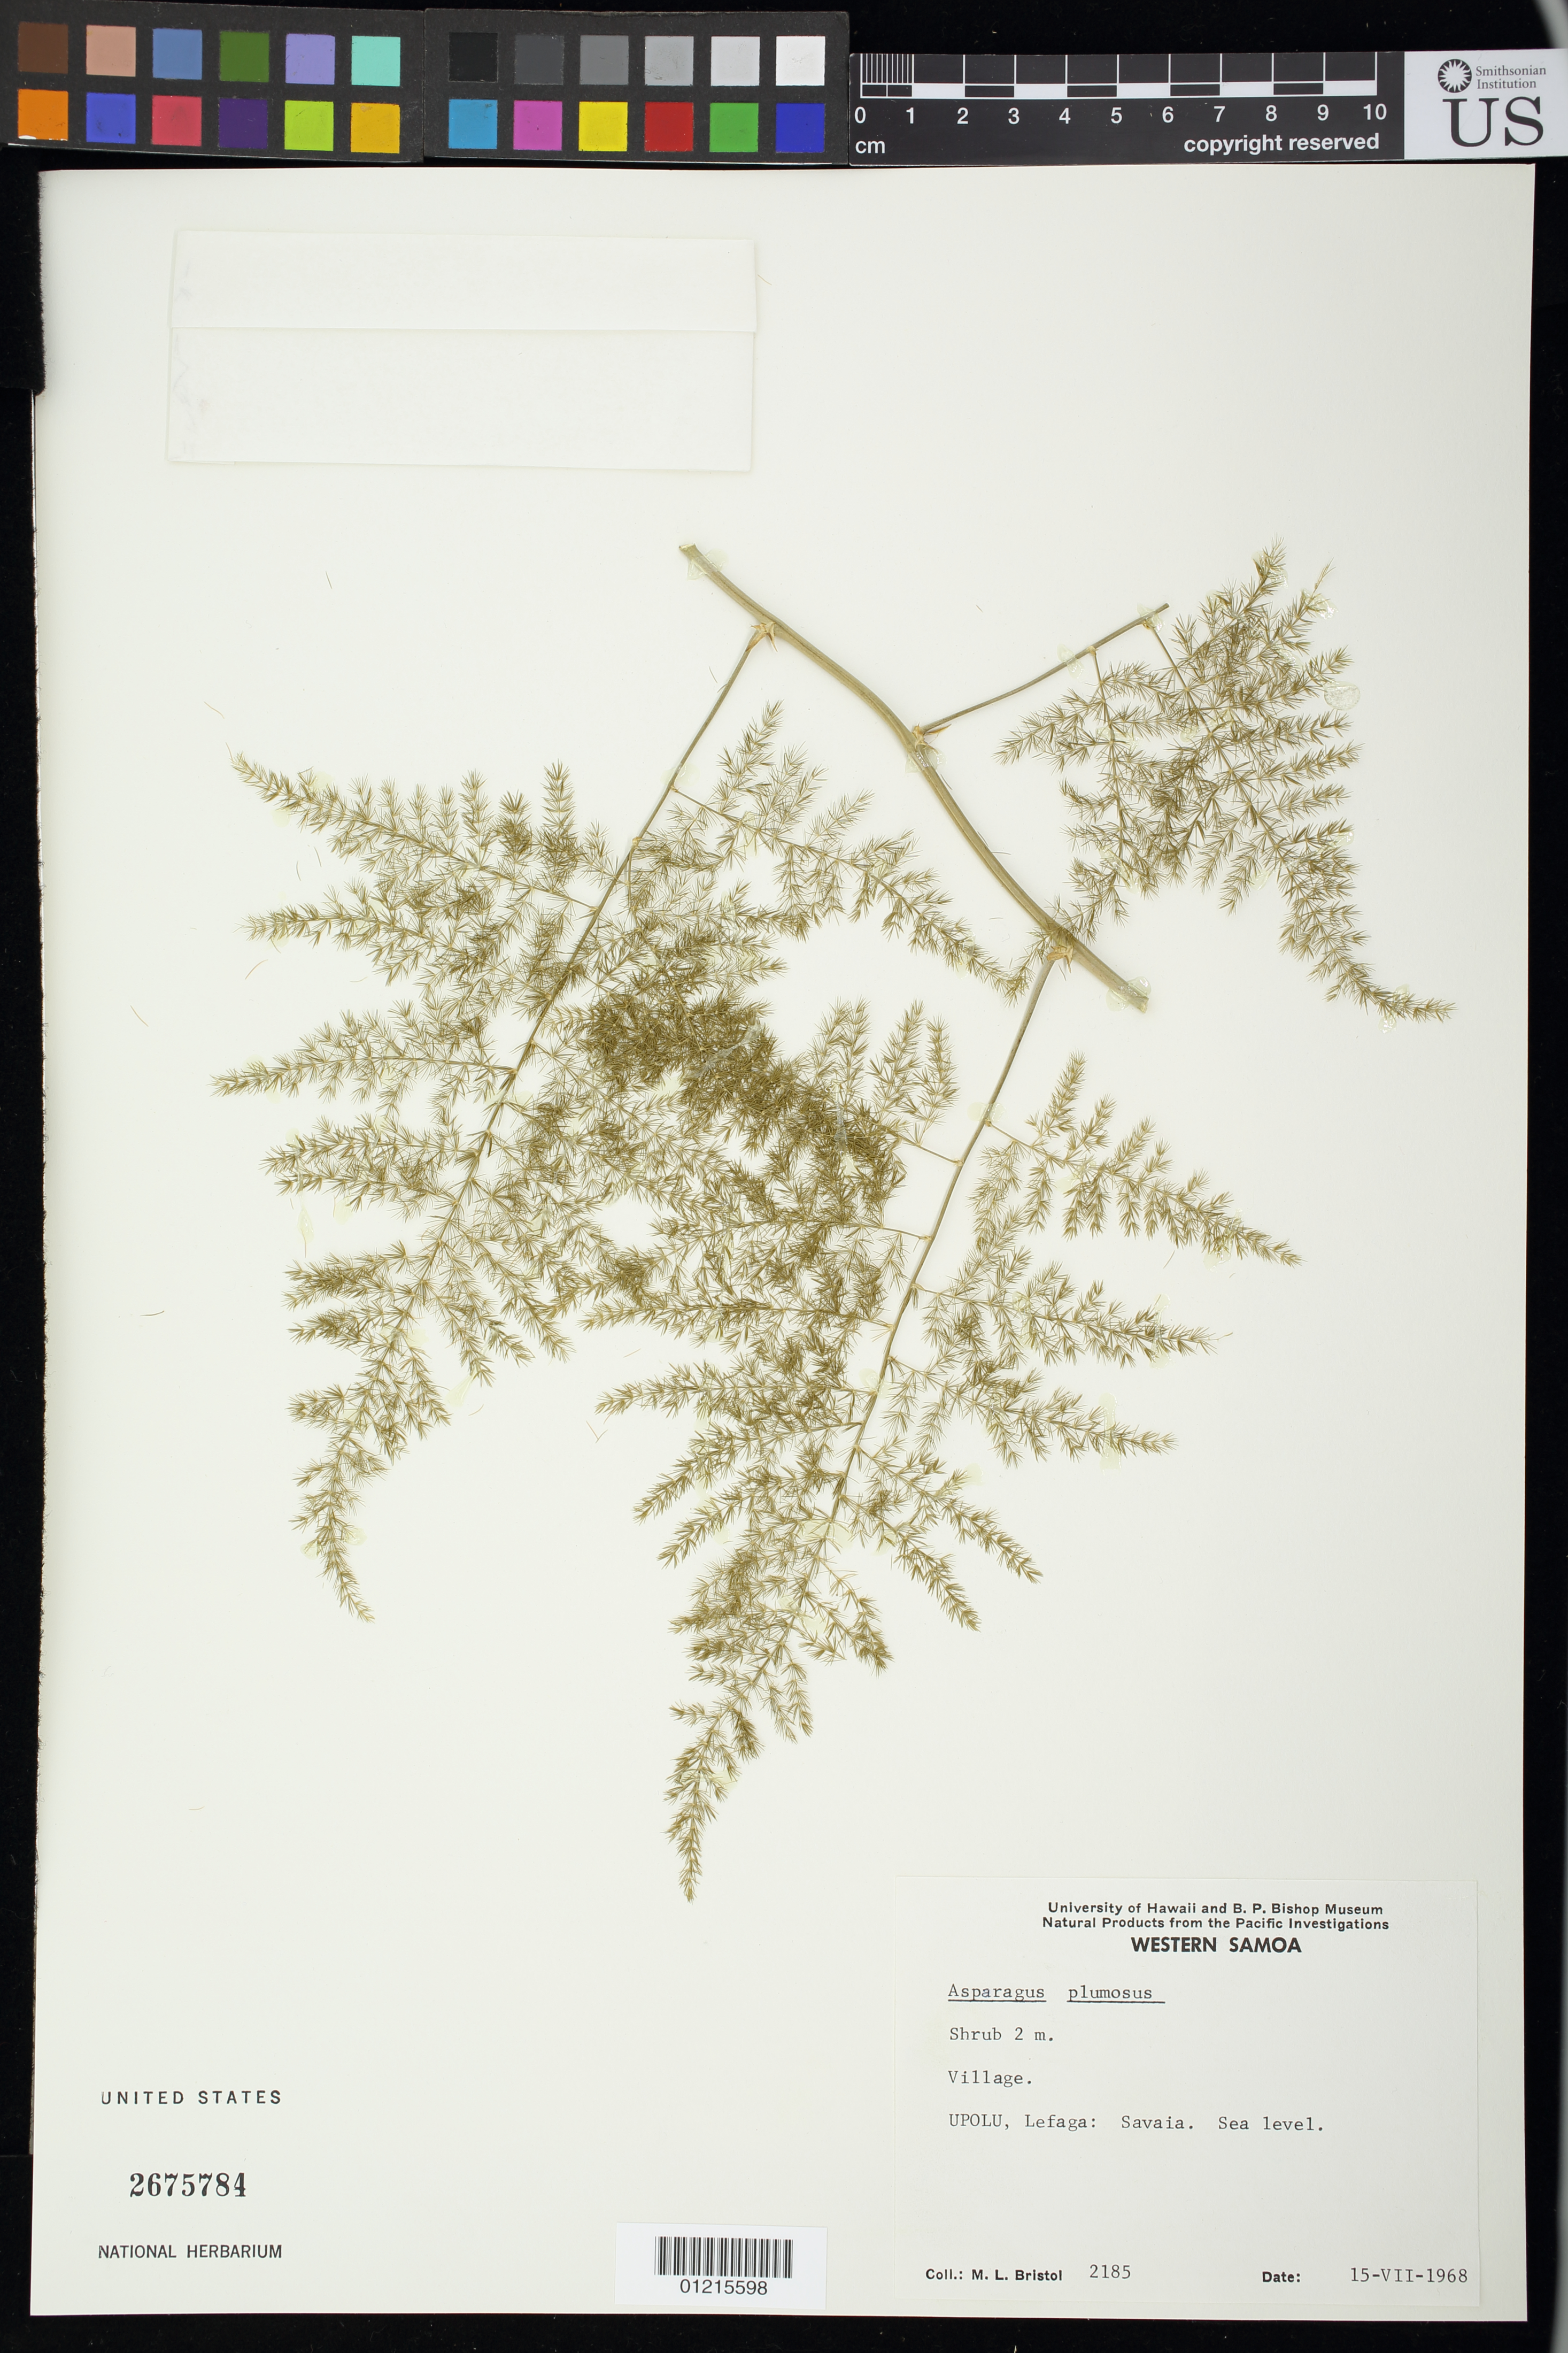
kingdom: Plantae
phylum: Tracheophyta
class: Liliopsida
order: Asparagales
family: Asparagaceae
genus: Asparagus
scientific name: Asparagus plumosus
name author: Baker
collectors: M. L. Bristol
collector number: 2185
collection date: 1968-07-15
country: Samoa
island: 'Upolu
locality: Village, Lefaga, Savaia.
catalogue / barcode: US 2675784